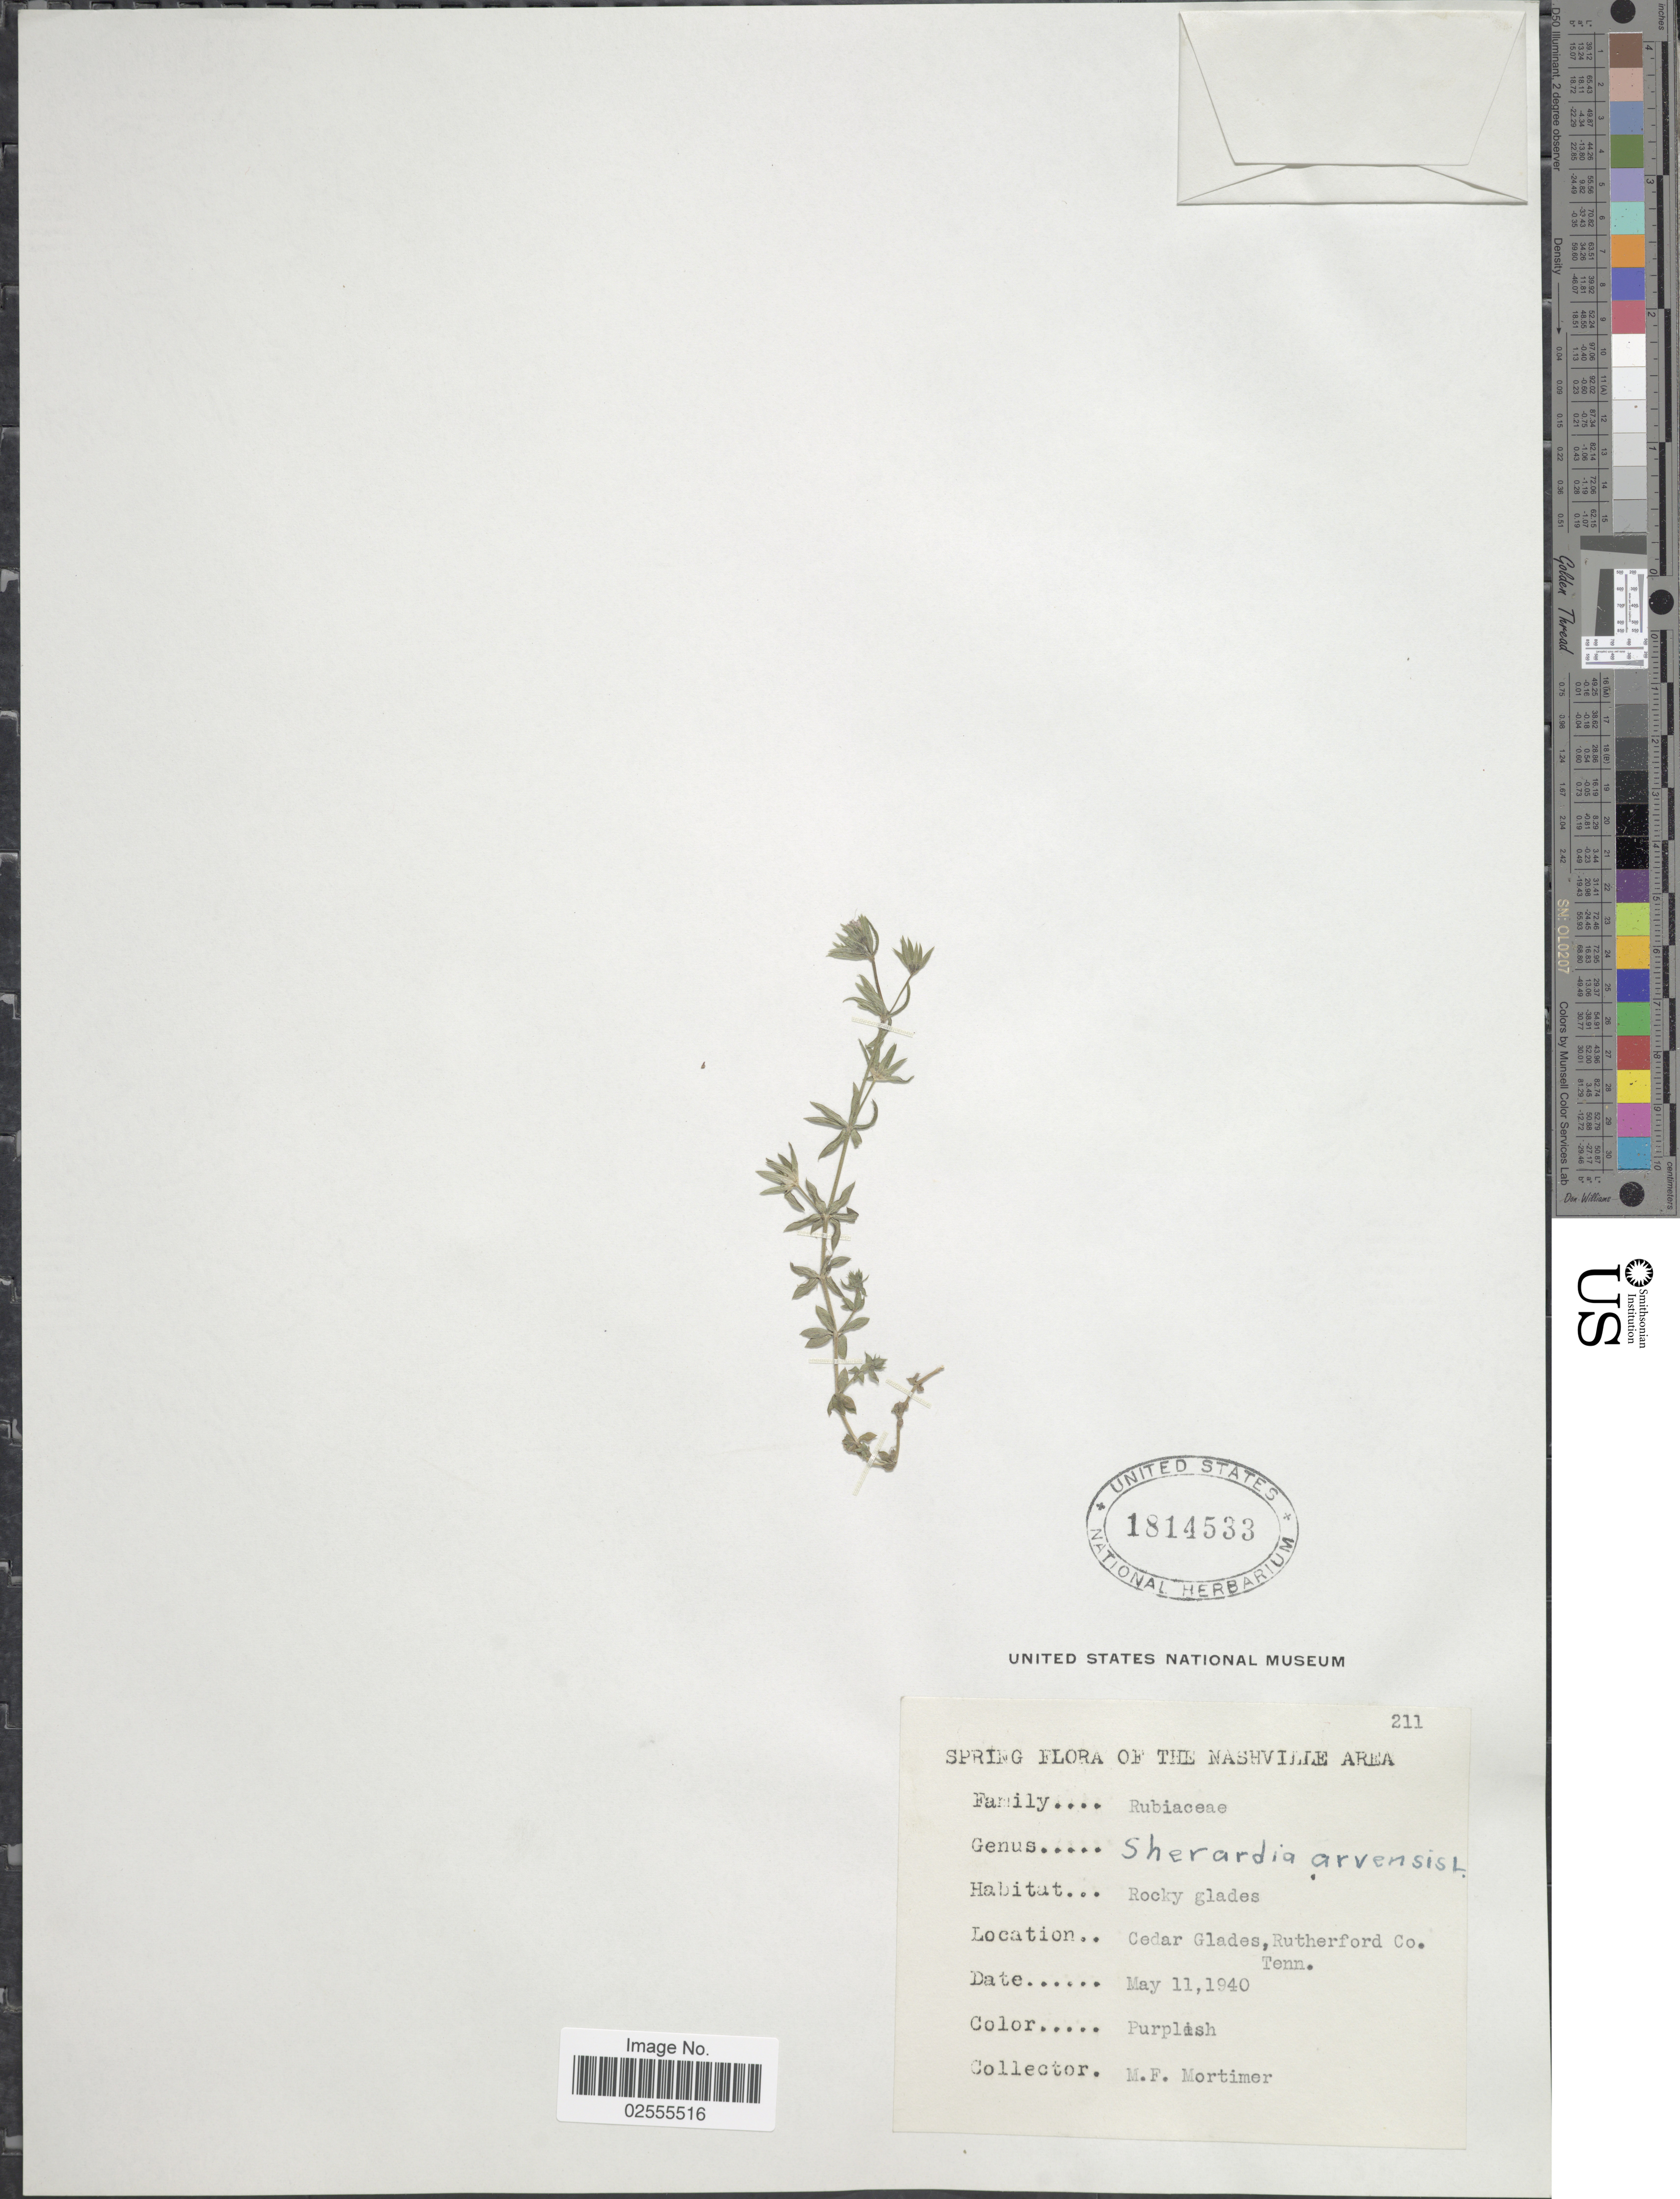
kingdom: Plantae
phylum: Tracheophyta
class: Magnoliopsida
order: Gentianales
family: Rubiaceae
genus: Sherardia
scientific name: Sherardia arvensis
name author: L.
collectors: M. Mortimer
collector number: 211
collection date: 1940-05-11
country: United States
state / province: Tennessee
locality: The Nashville area, Cedar Glades, Rutherford Co.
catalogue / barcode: US 1814533